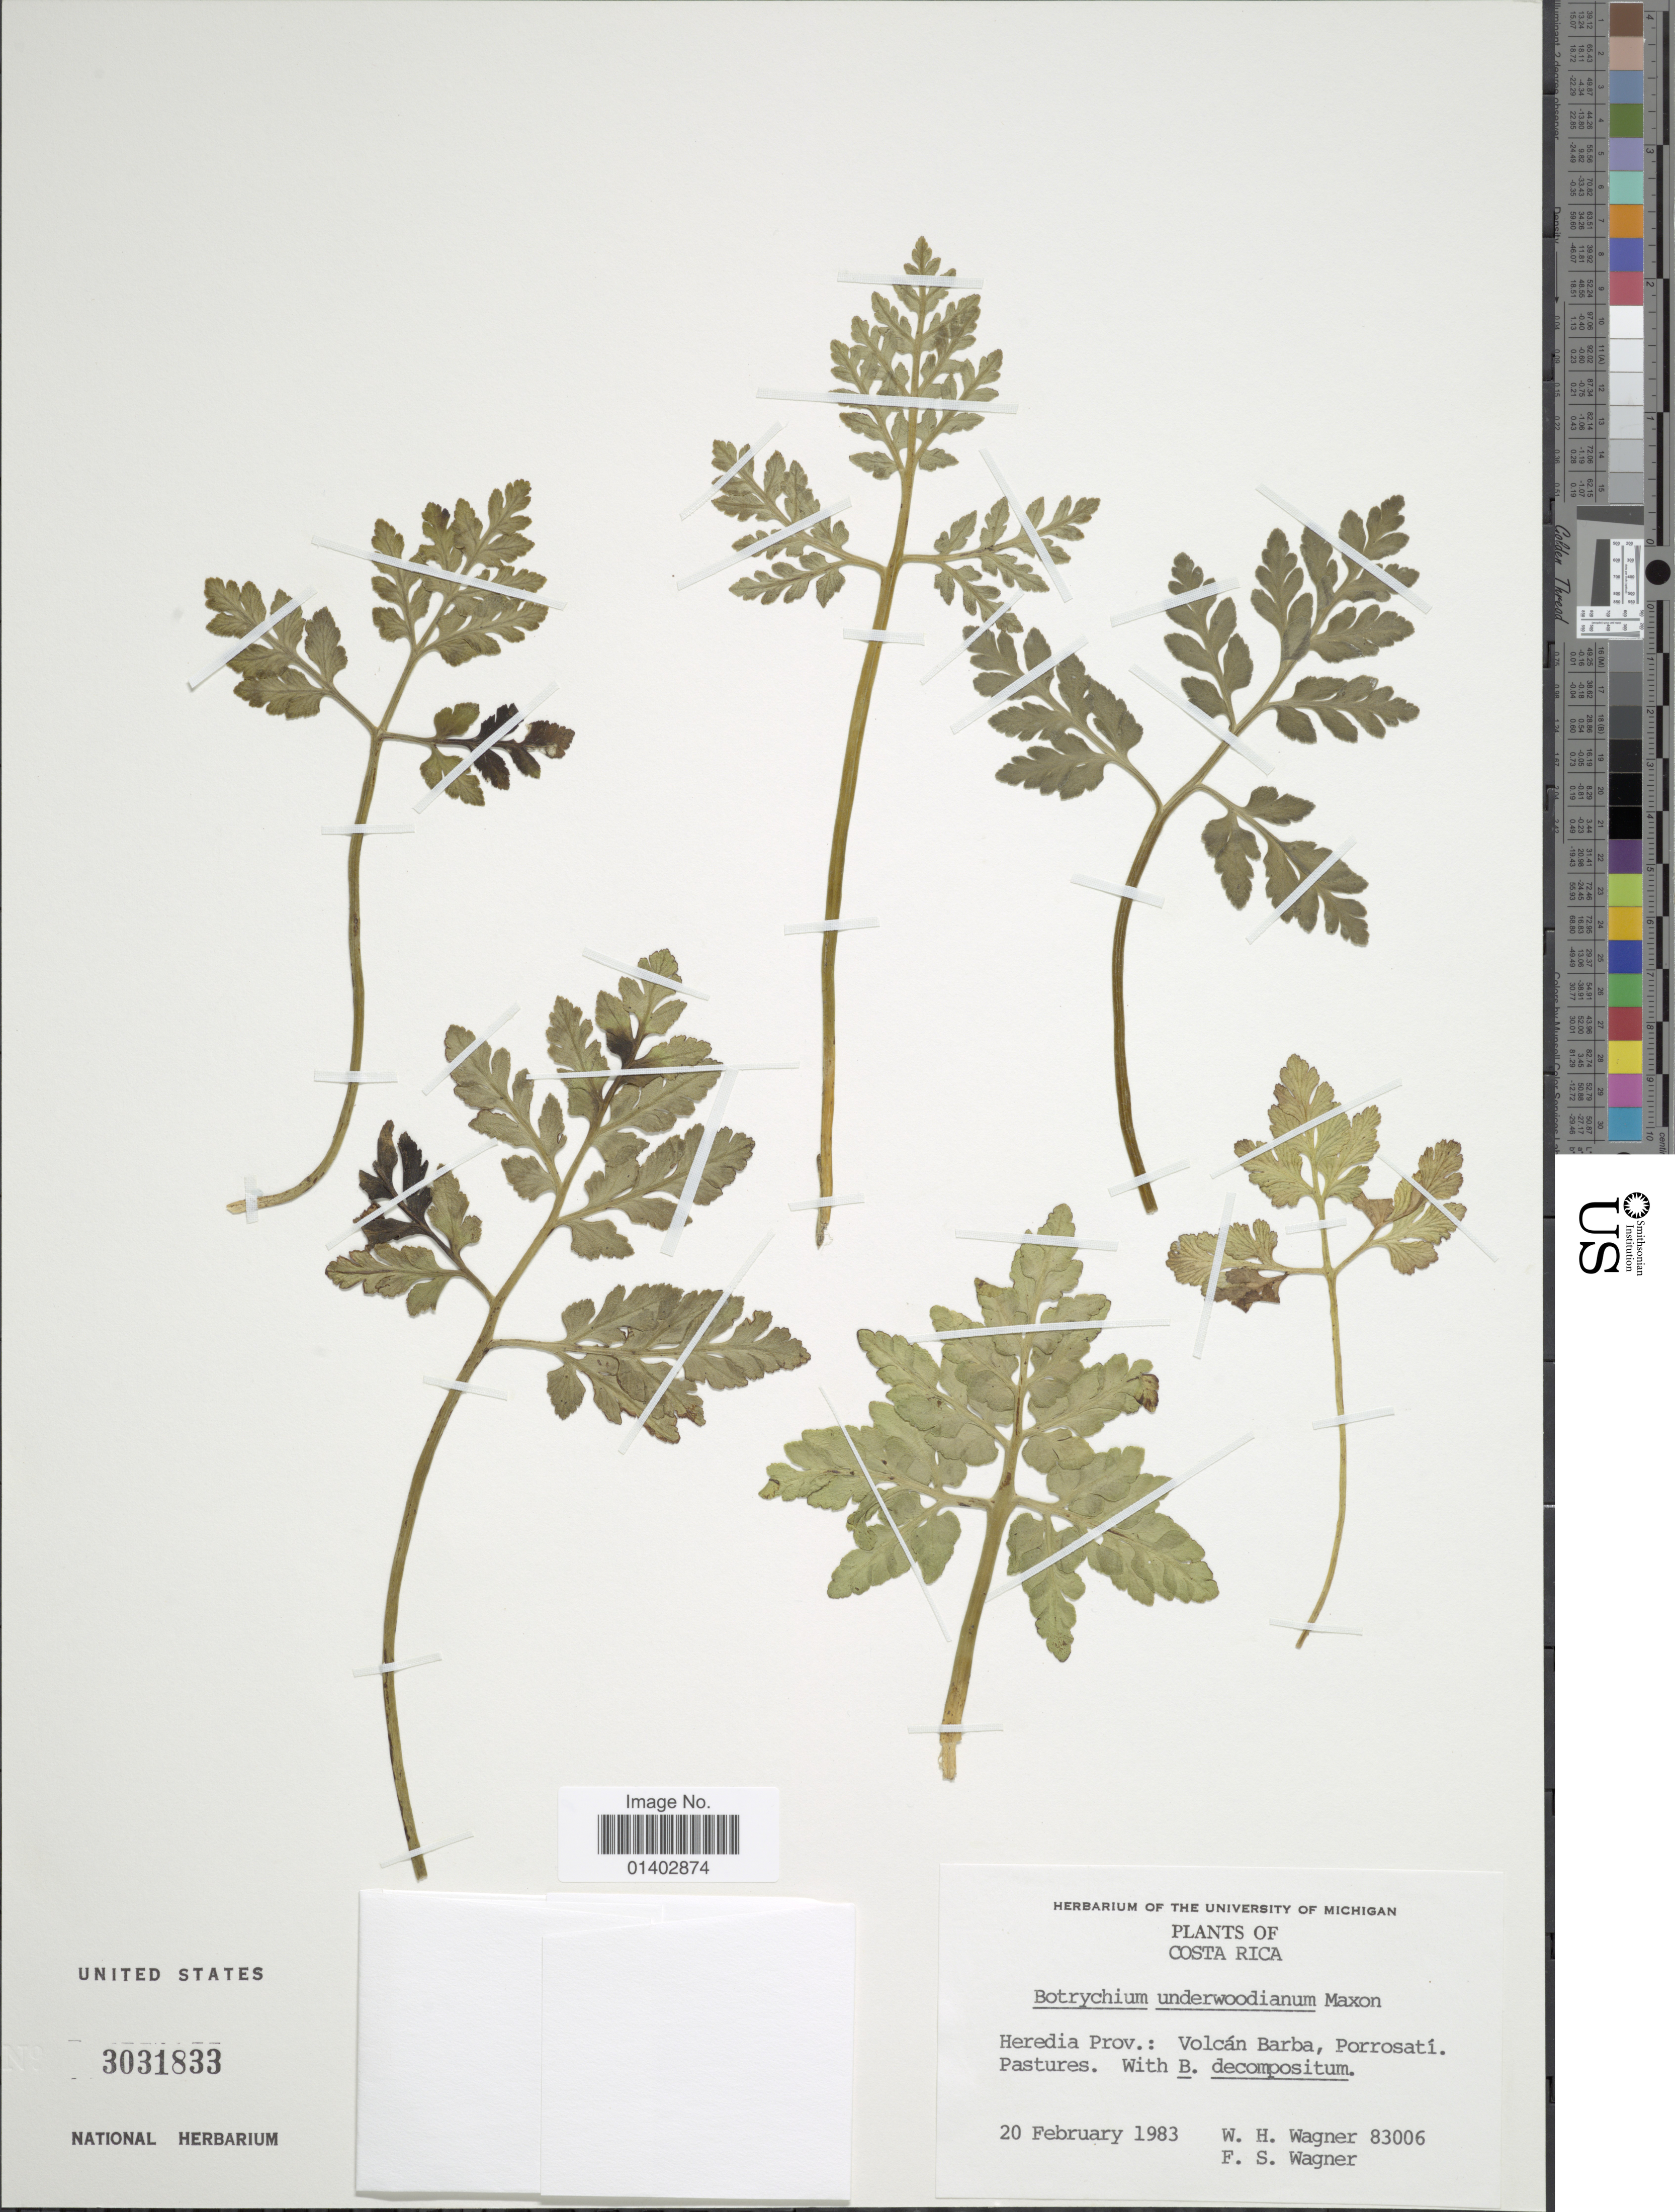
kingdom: Plantae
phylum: Tracheophyta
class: Polypodiopsida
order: Ophioglossales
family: Ophioglossaceae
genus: Botrychium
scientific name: Botrychium underwoodianum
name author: Maxon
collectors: W. H. Wagner & F. S. Wagner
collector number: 83006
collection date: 1983-02-20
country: Costa Rica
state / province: Heredia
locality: Volcán barba, Porrosatí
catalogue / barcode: US 3031833